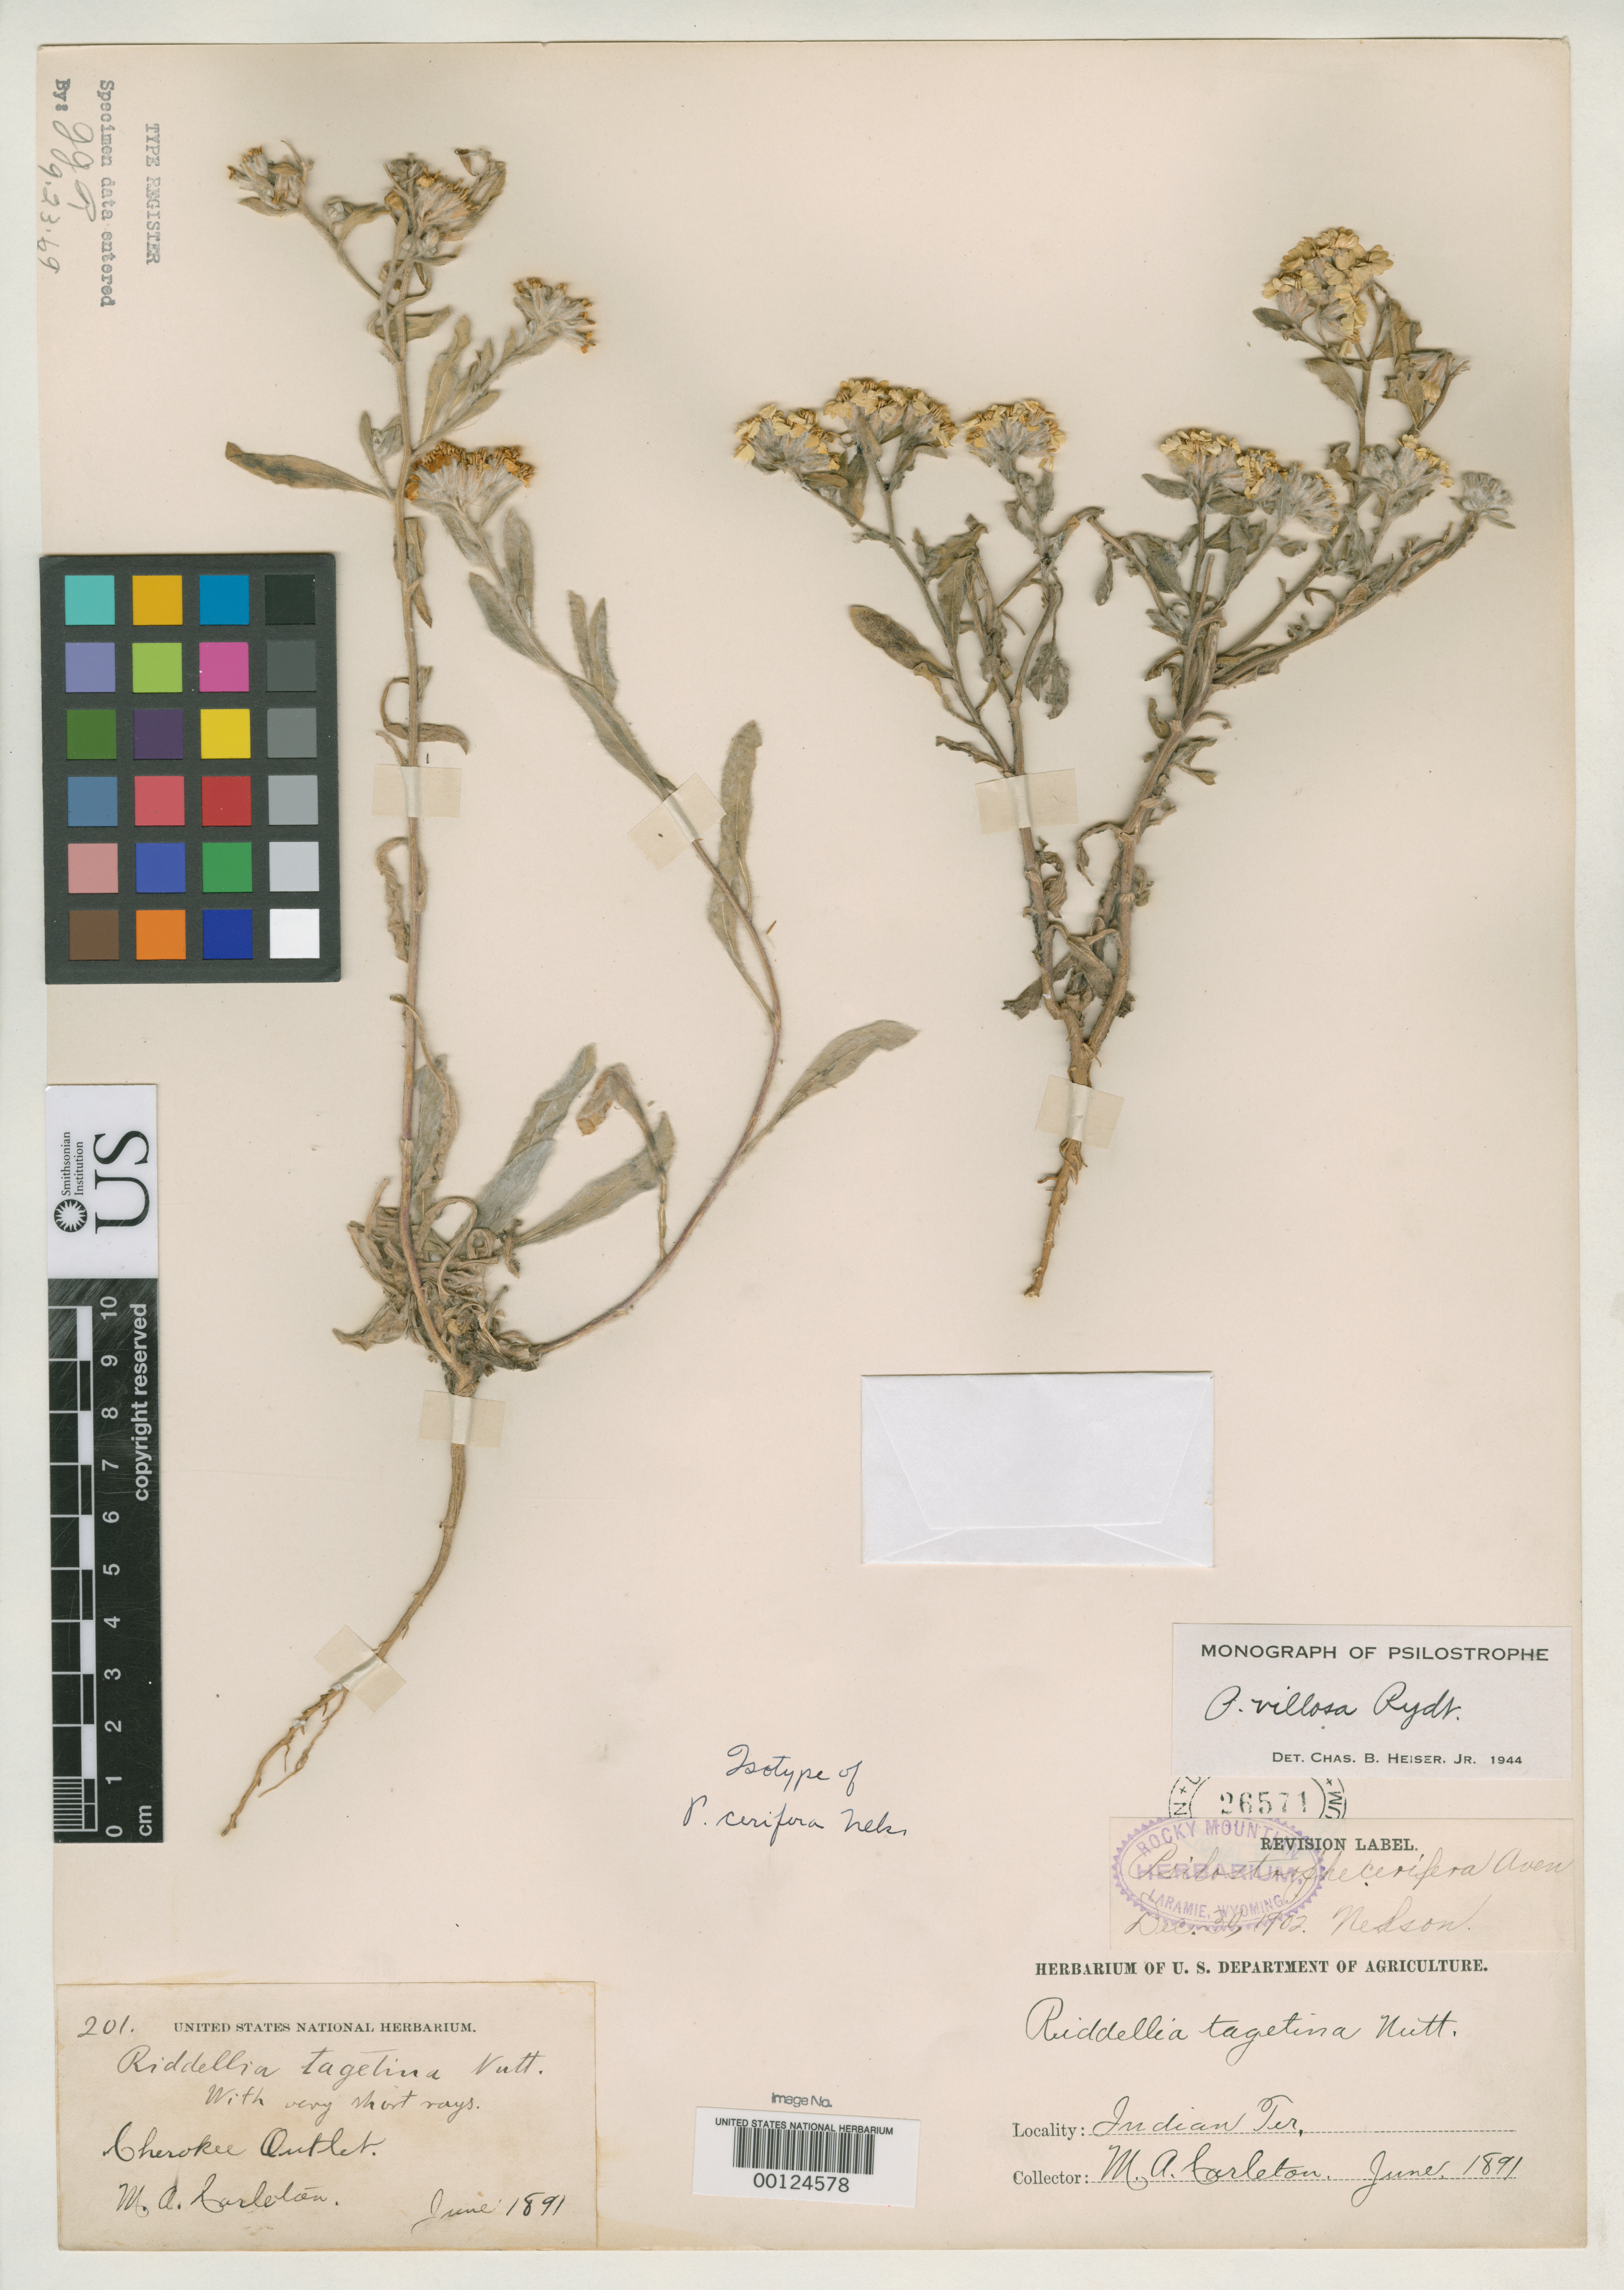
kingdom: Plantae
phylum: Tracheophyta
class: Magnoliopsida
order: Asterales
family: Asteraceae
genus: Psilostrophe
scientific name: Psilostrophe cerifera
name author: A. Nelson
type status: Isotype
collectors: M. A. Carleton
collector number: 201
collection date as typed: Jun 1891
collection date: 1891-06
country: United States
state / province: Oklahoma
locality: Cherokee Outlet.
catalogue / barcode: US 26571